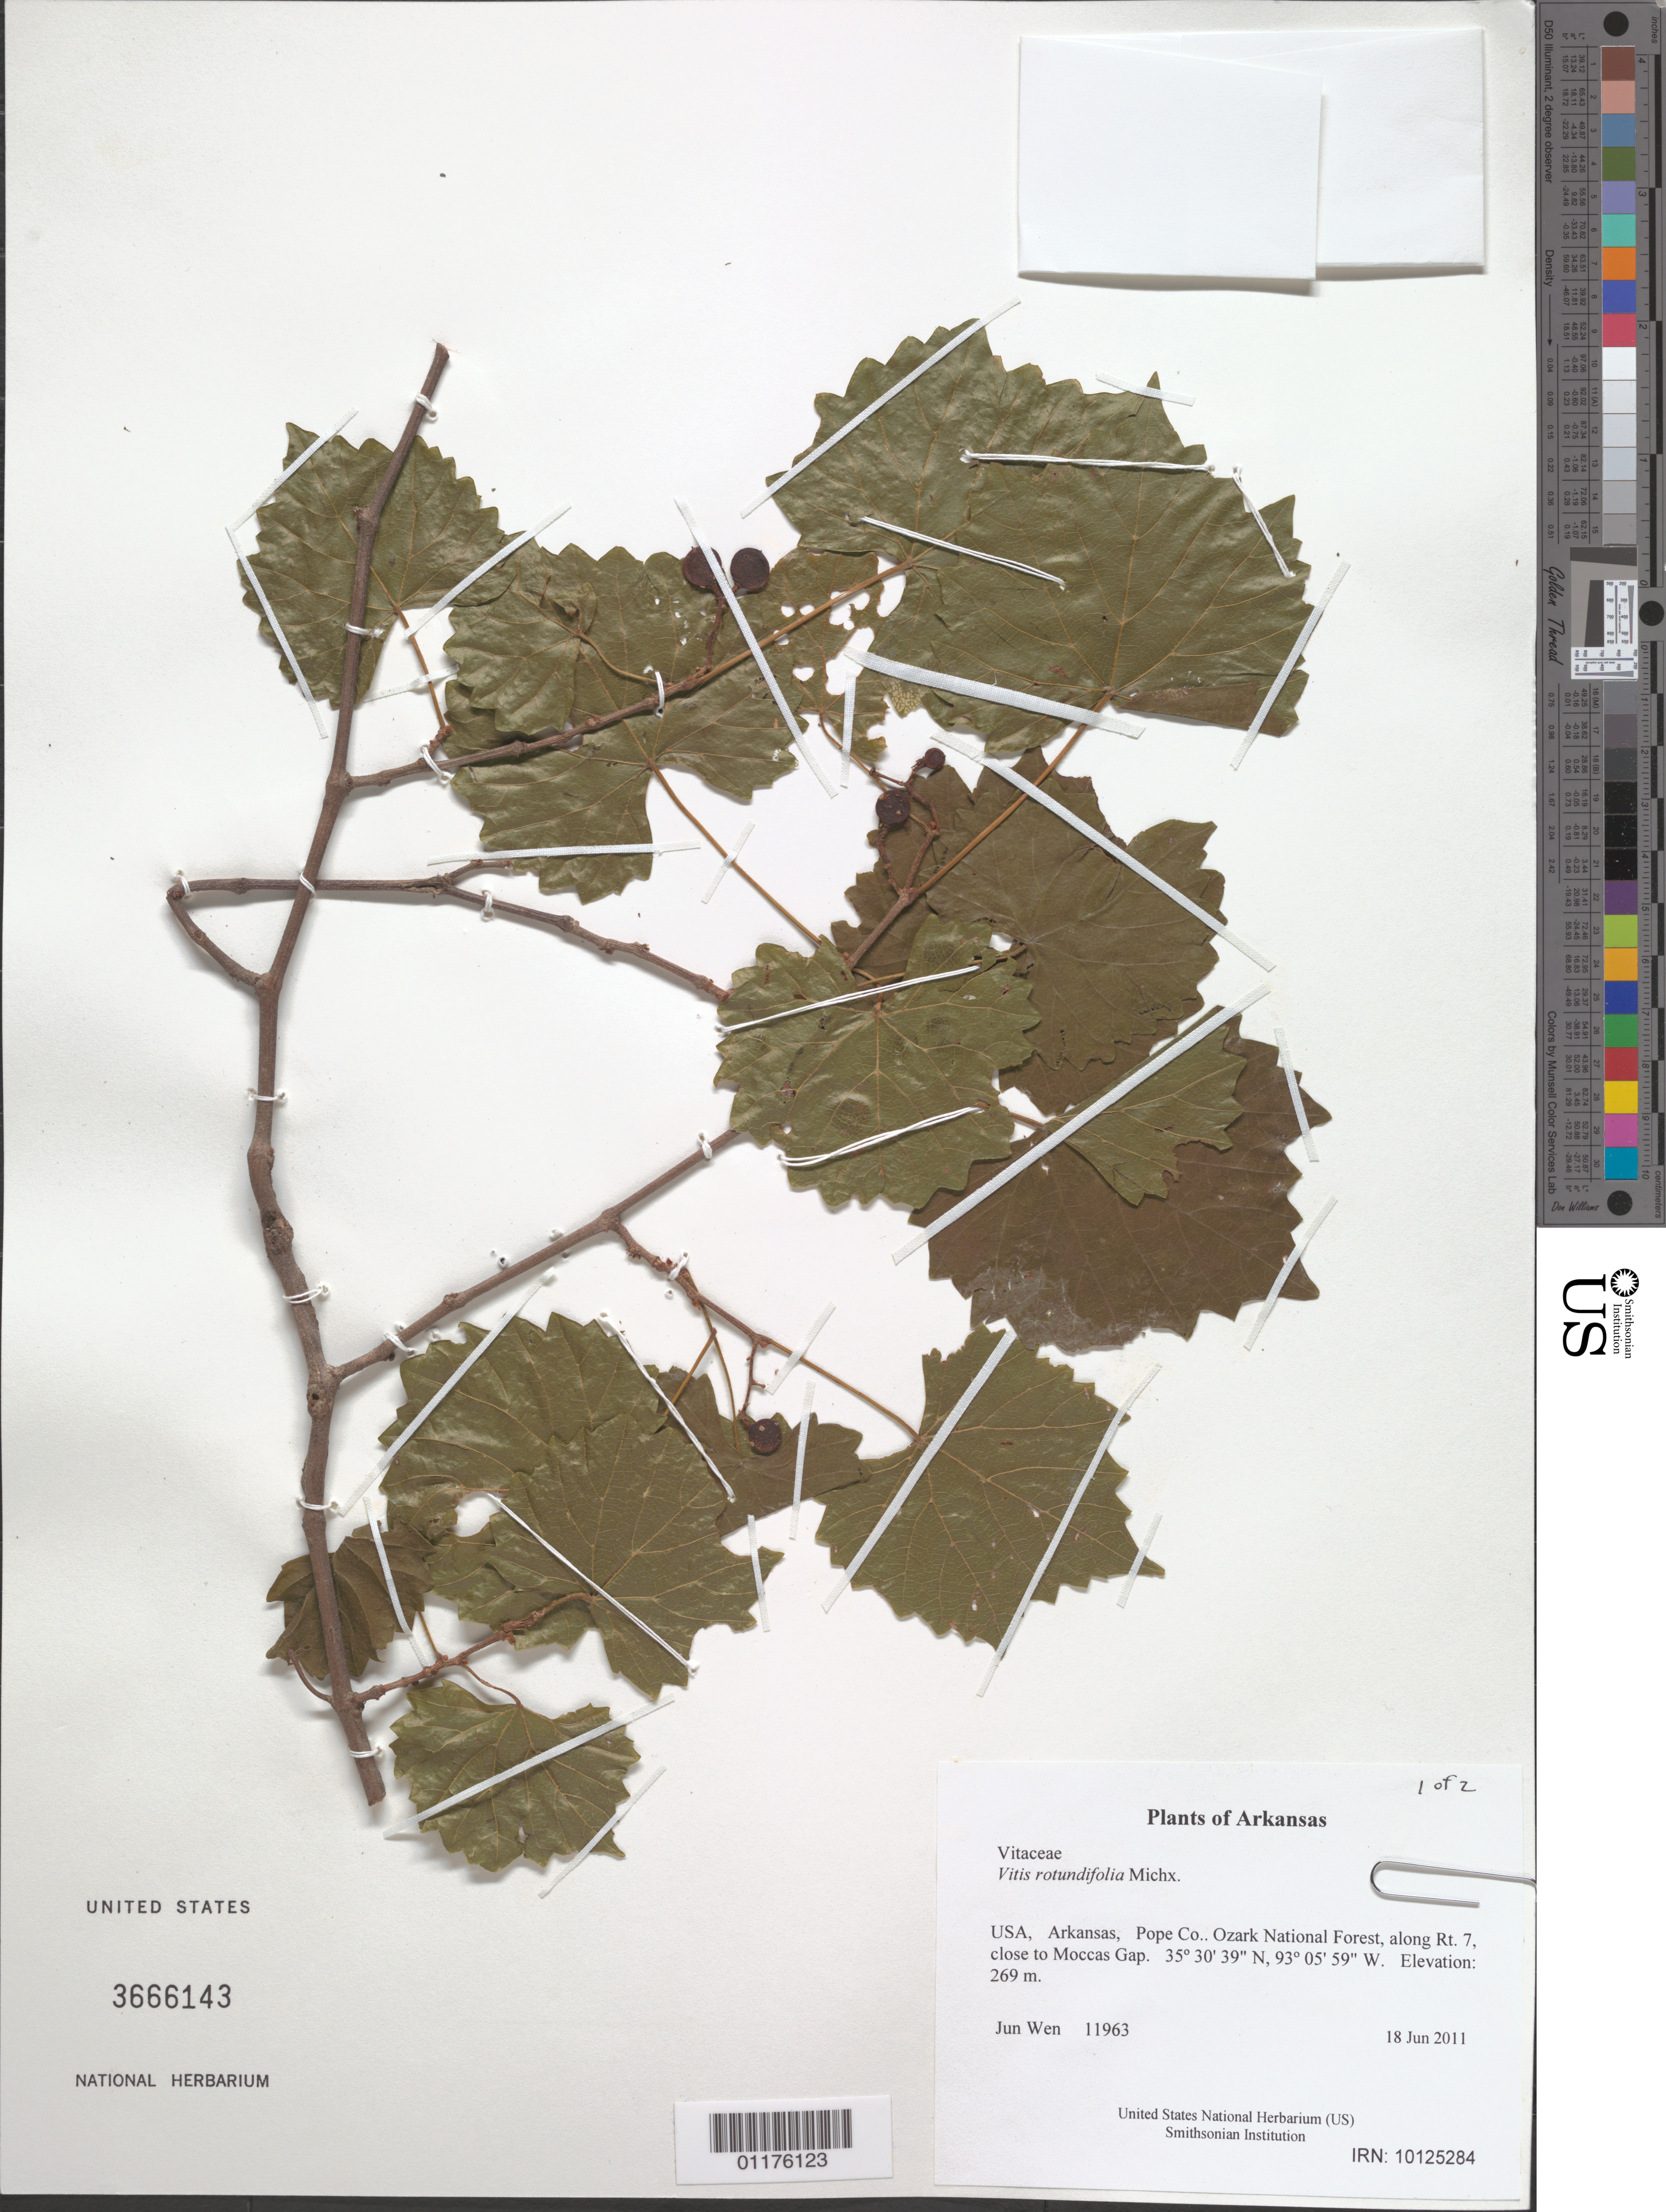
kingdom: Plantae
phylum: Tracheophyta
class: Magnoliopsida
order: Vitales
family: Vitaceae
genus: Vitis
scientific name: Vitis rotundifolia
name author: Michx.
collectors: J. Wen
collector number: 11963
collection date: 2011-06-18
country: United States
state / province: Arkansas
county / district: Pope Co.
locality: Ozark National Forest, along Rt. 7, close to Moccas Gap.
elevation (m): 269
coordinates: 35 30.648 N, 93 05.976 W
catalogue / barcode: US 3666143